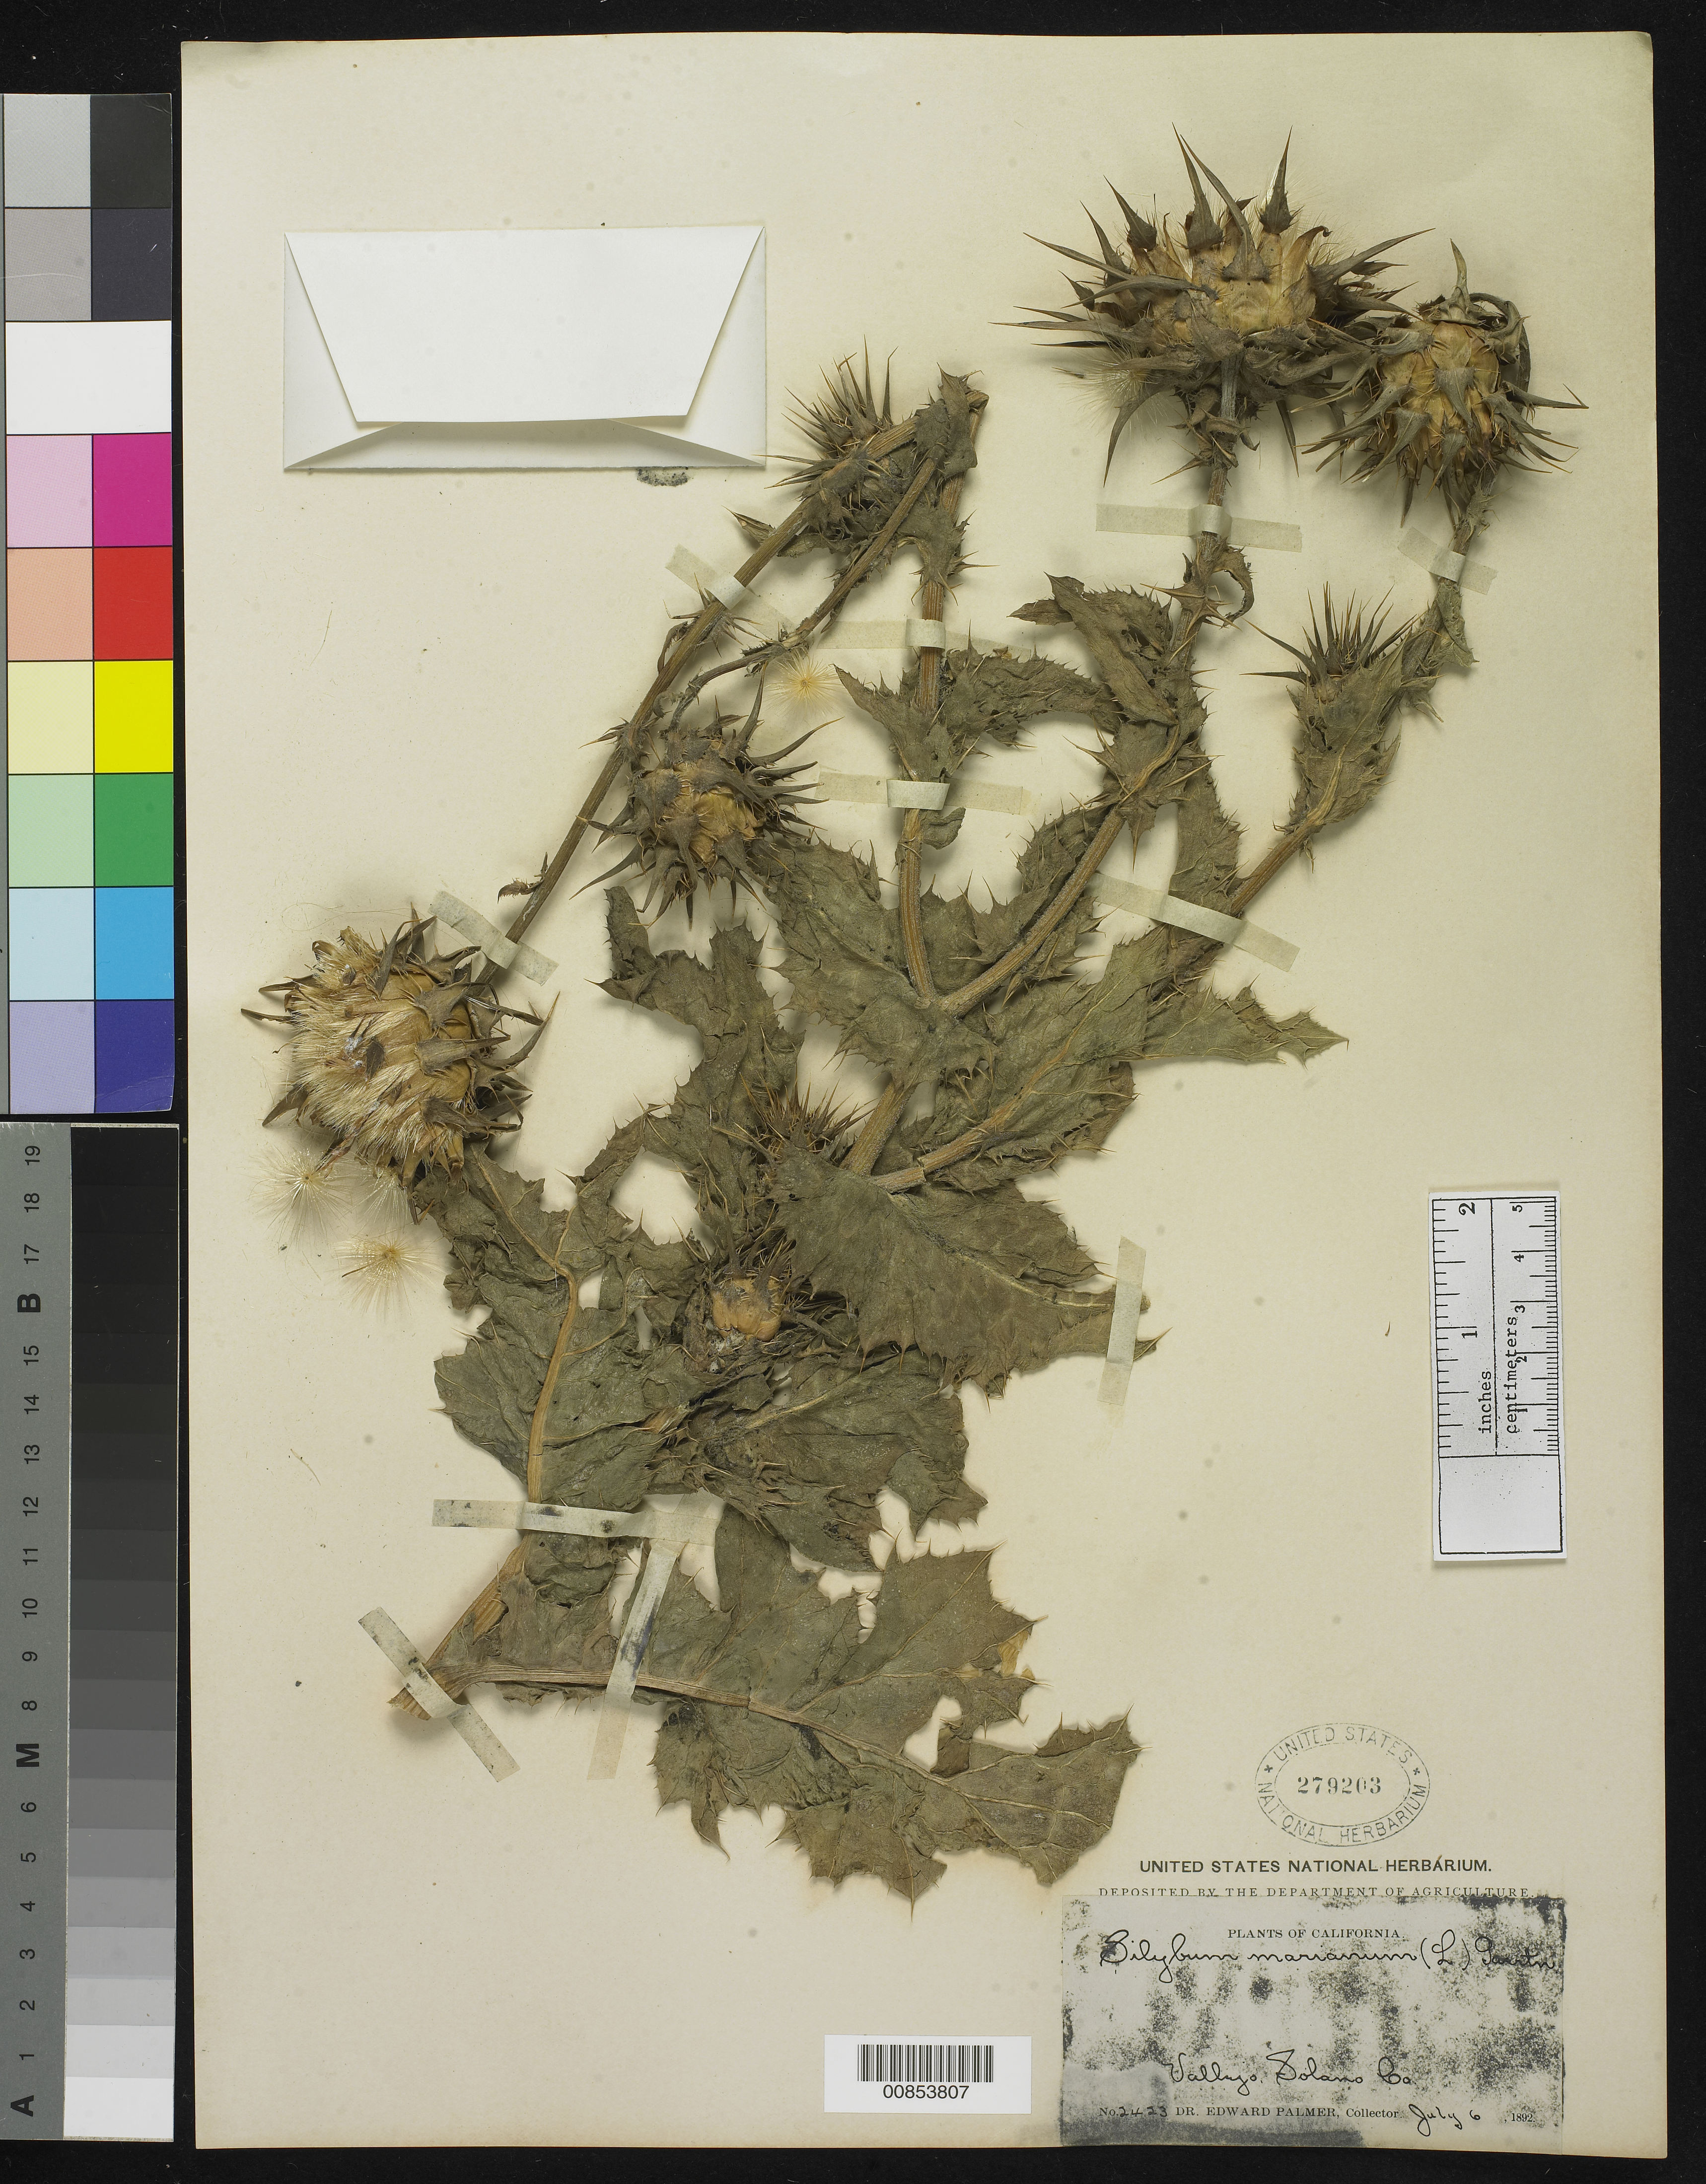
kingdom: Plantae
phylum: Tracheophyta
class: Magnoliopsida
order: Asterales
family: Asteraceae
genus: Silybum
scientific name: Silybum marianum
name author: (L.) Gaertn.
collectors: E. Palmer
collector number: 2423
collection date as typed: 06 Jul 1892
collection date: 1892-07-06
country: United States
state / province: California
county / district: Solano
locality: Vallejo, Solano County, California.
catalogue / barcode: US 279203